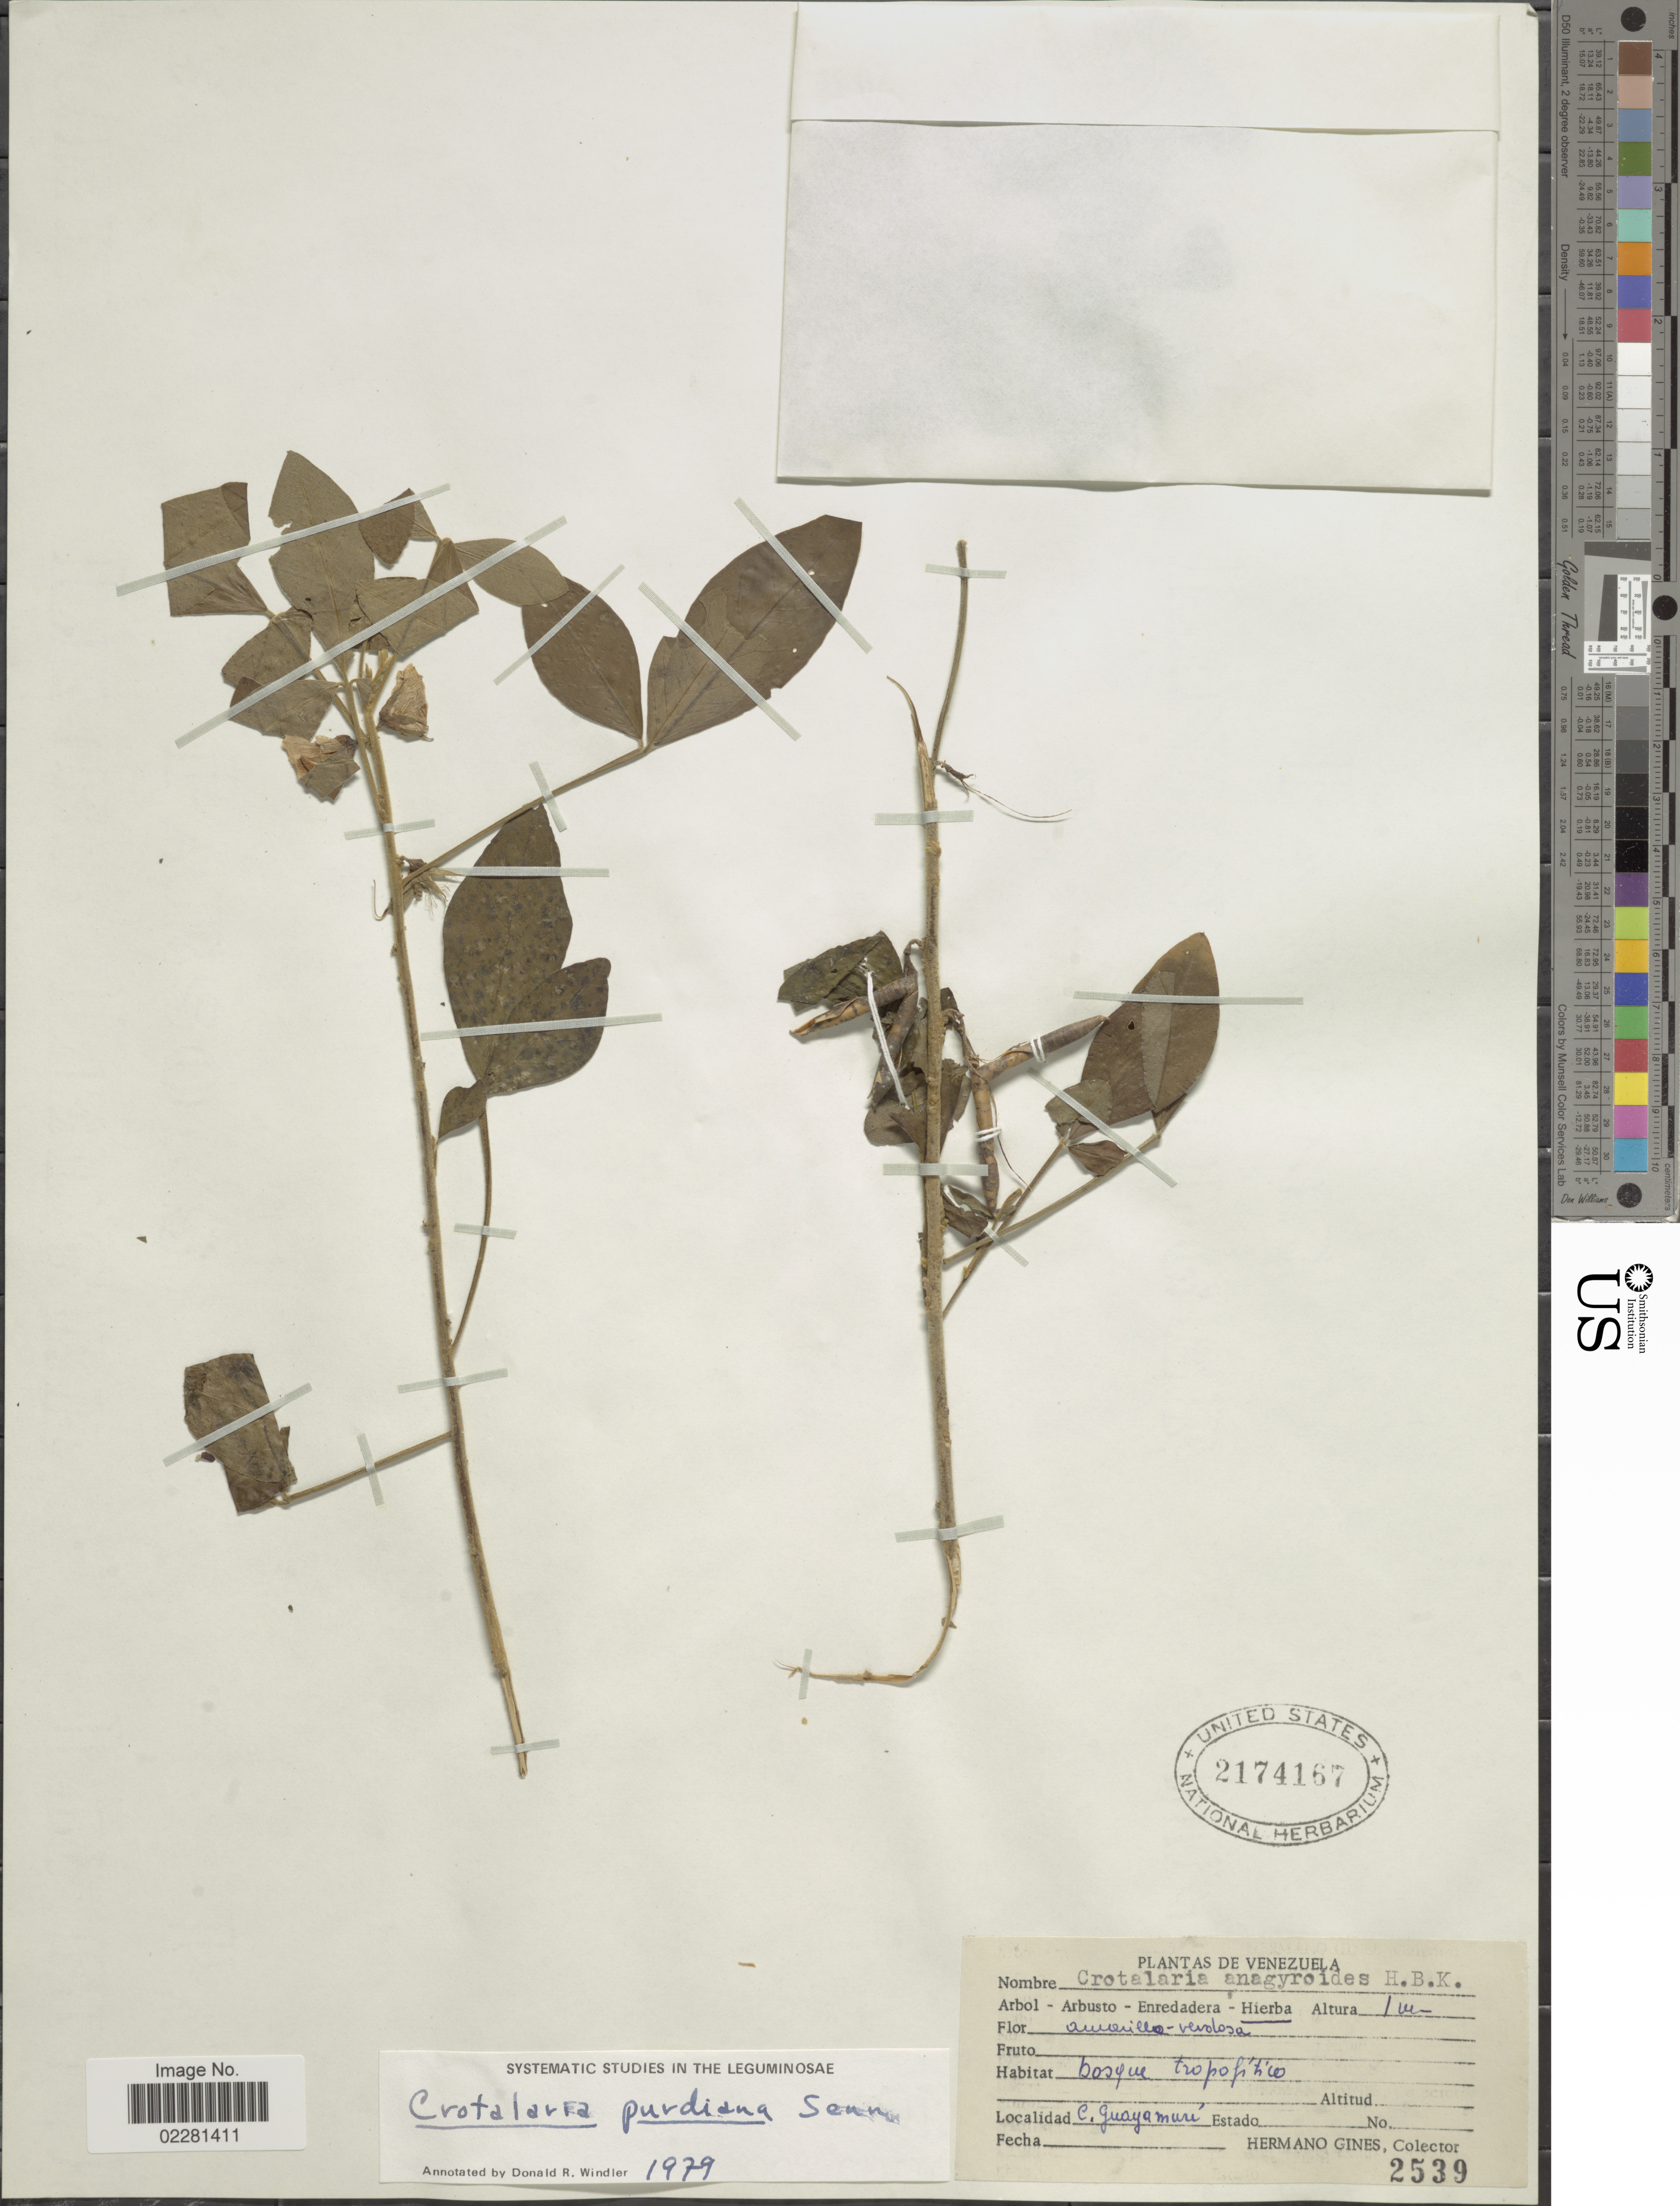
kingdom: Plantae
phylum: Tracheophyta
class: Magnoliopsida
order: Fabales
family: Fabaceae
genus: Crotalaria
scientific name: Crotalaria purdiana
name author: H. Senn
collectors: Bro. Gines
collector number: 2539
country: Venezuela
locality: C. Guayamuri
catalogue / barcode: US 2174167